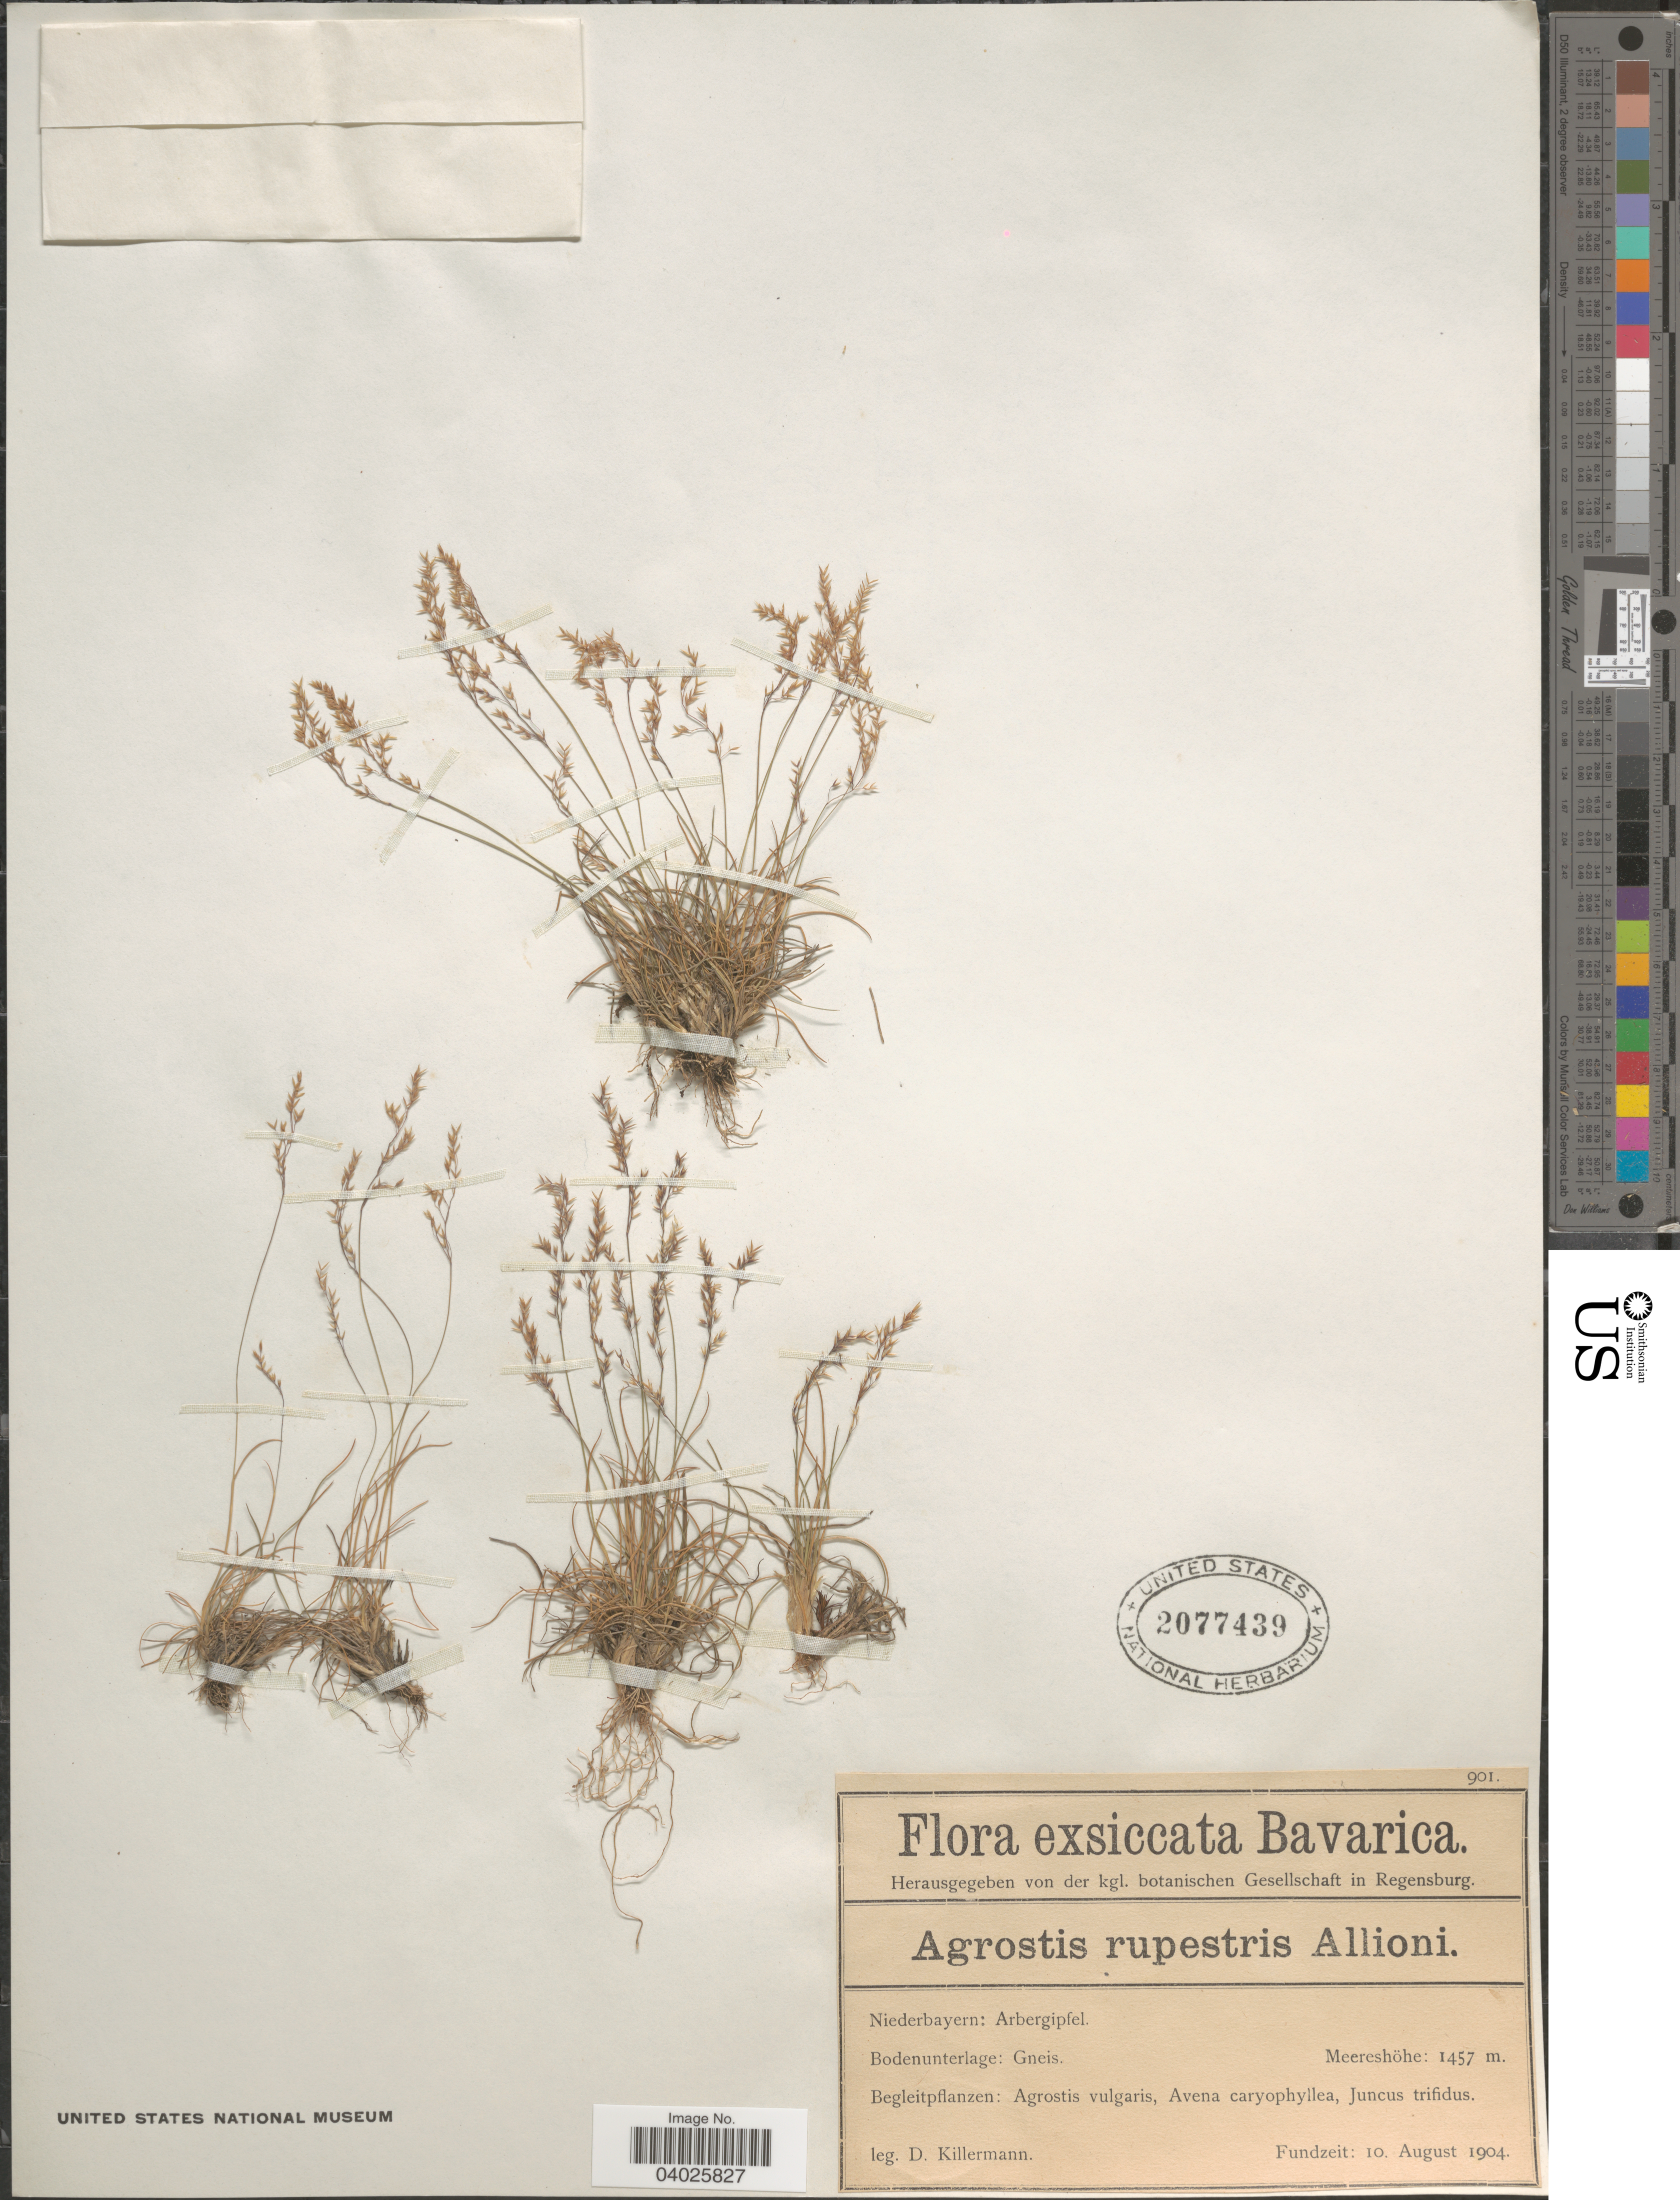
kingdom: Plantae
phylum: Tracheophyta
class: Liliopsida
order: Poales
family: Poaceae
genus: Agrostis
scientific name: Agrostis rupestris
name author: All.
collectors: D. Killermann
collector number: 901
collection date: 1904-08-10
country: Germany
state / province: Bayern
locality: Bavarica. Niederbayern: Arbergipfel.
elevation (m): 1457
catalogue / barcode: US 2077439